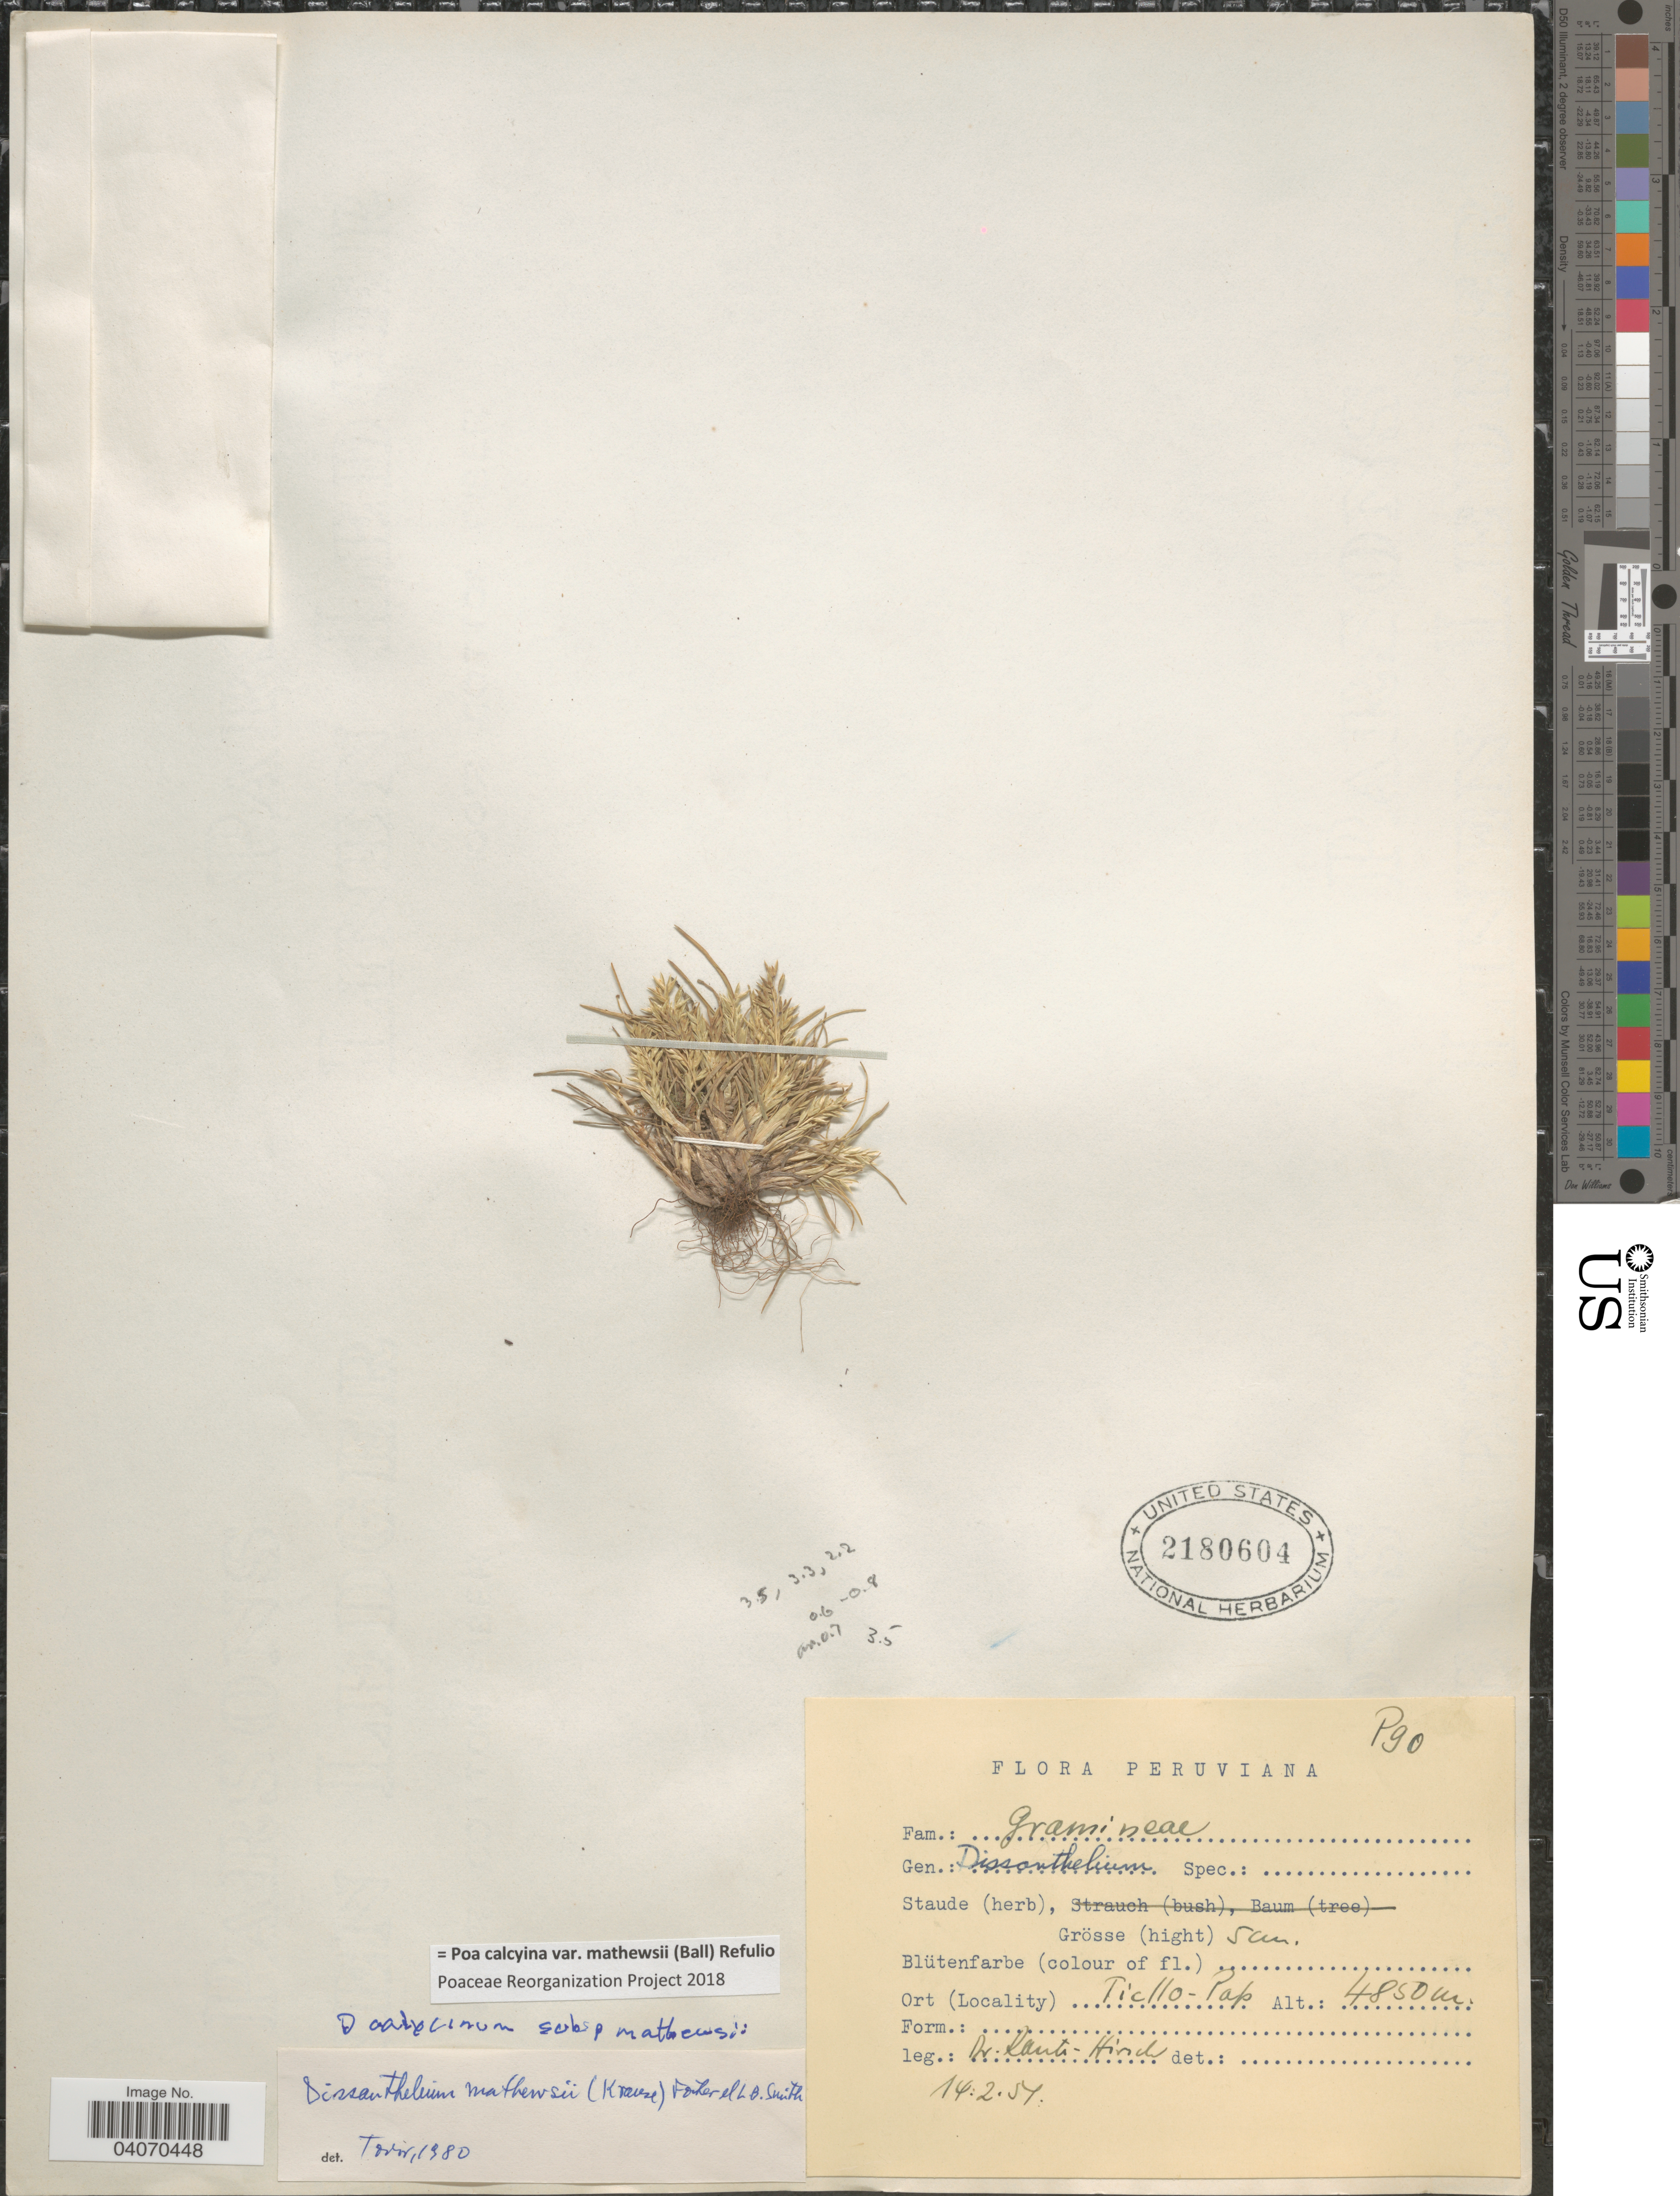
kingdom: Plantae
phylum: Tracheophyta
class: Liliopsida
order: Poales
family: Poaceae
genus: Poa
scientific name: Poa calycina var. mathewsii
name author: (Ball) Refulio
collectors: -. Rauh & Hirsch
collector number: P90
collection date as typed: Transcribed d/m/y: 14/2/51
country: Peru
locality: Ticllo-Pap.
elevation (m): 4850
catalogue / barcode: US 2180604